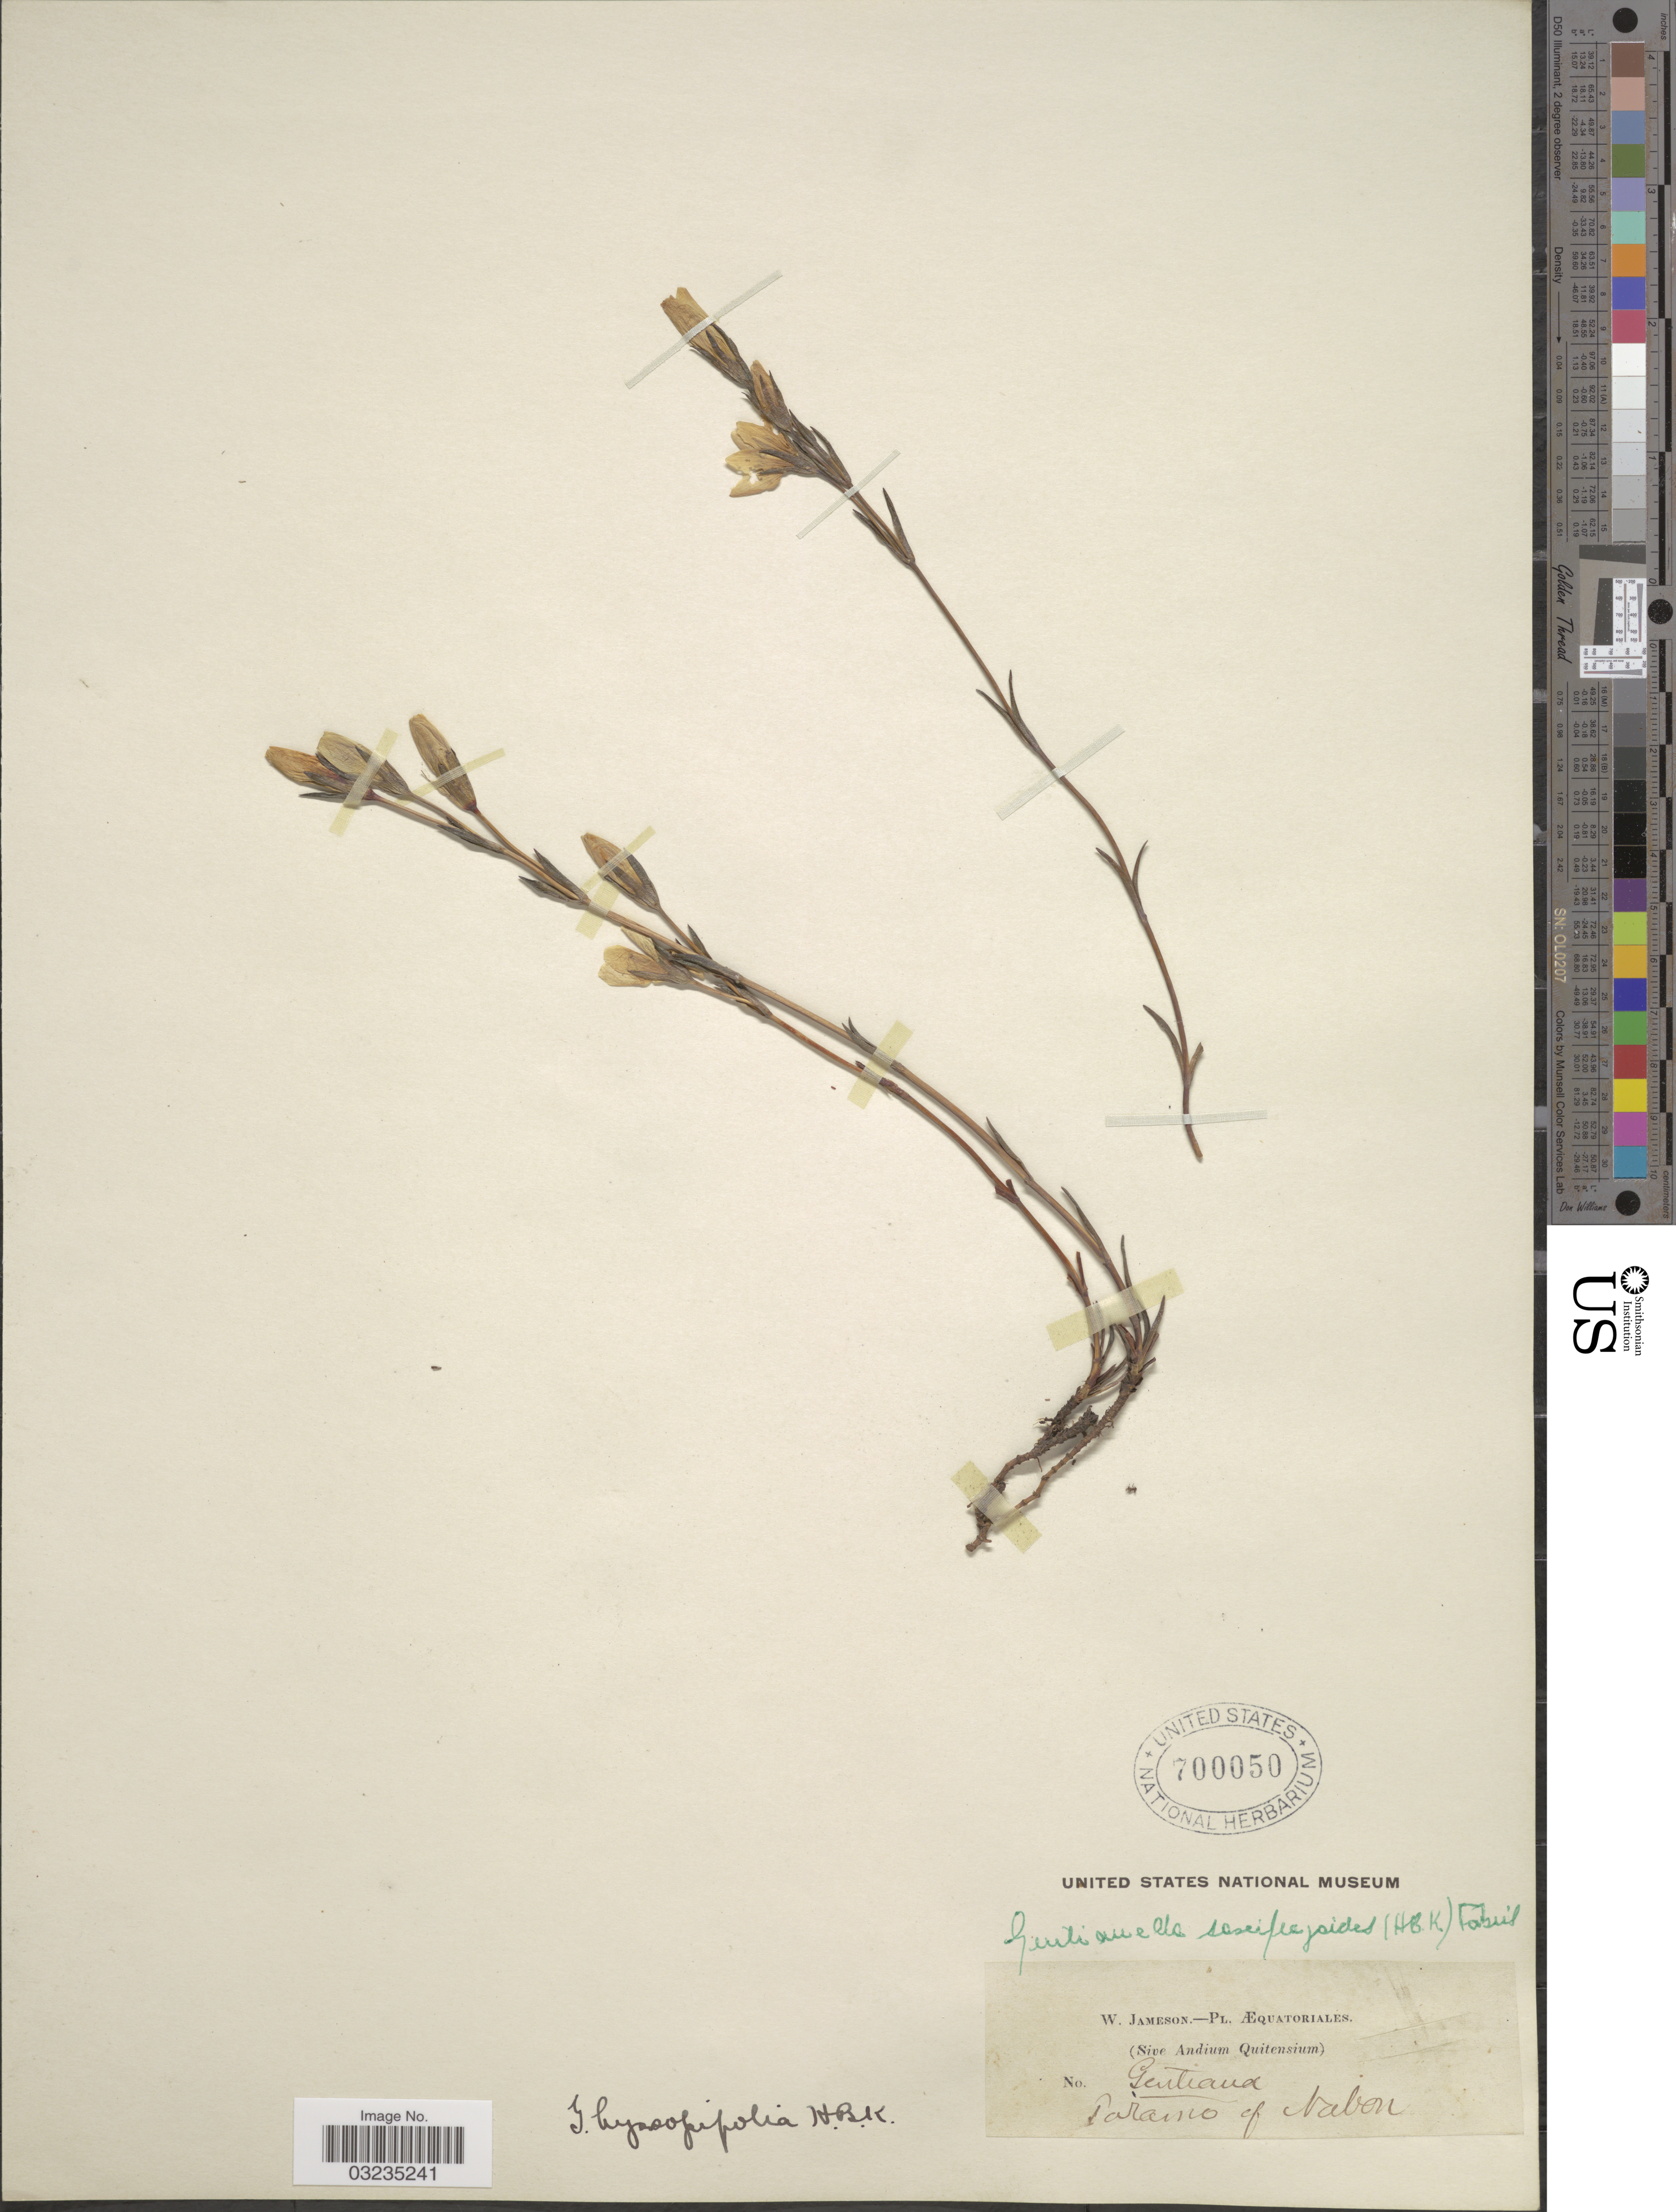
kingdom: Plantae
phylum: Tracheophyta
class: Magnoliopsida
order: Gentianales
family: Gentianaceae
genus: Gentiana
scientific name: Gentiana saxifragoides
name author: Kunth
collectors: W. Jameson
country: Ecuador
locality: Æquatoriales. Paramo of Nabon.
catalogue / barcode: US 700050